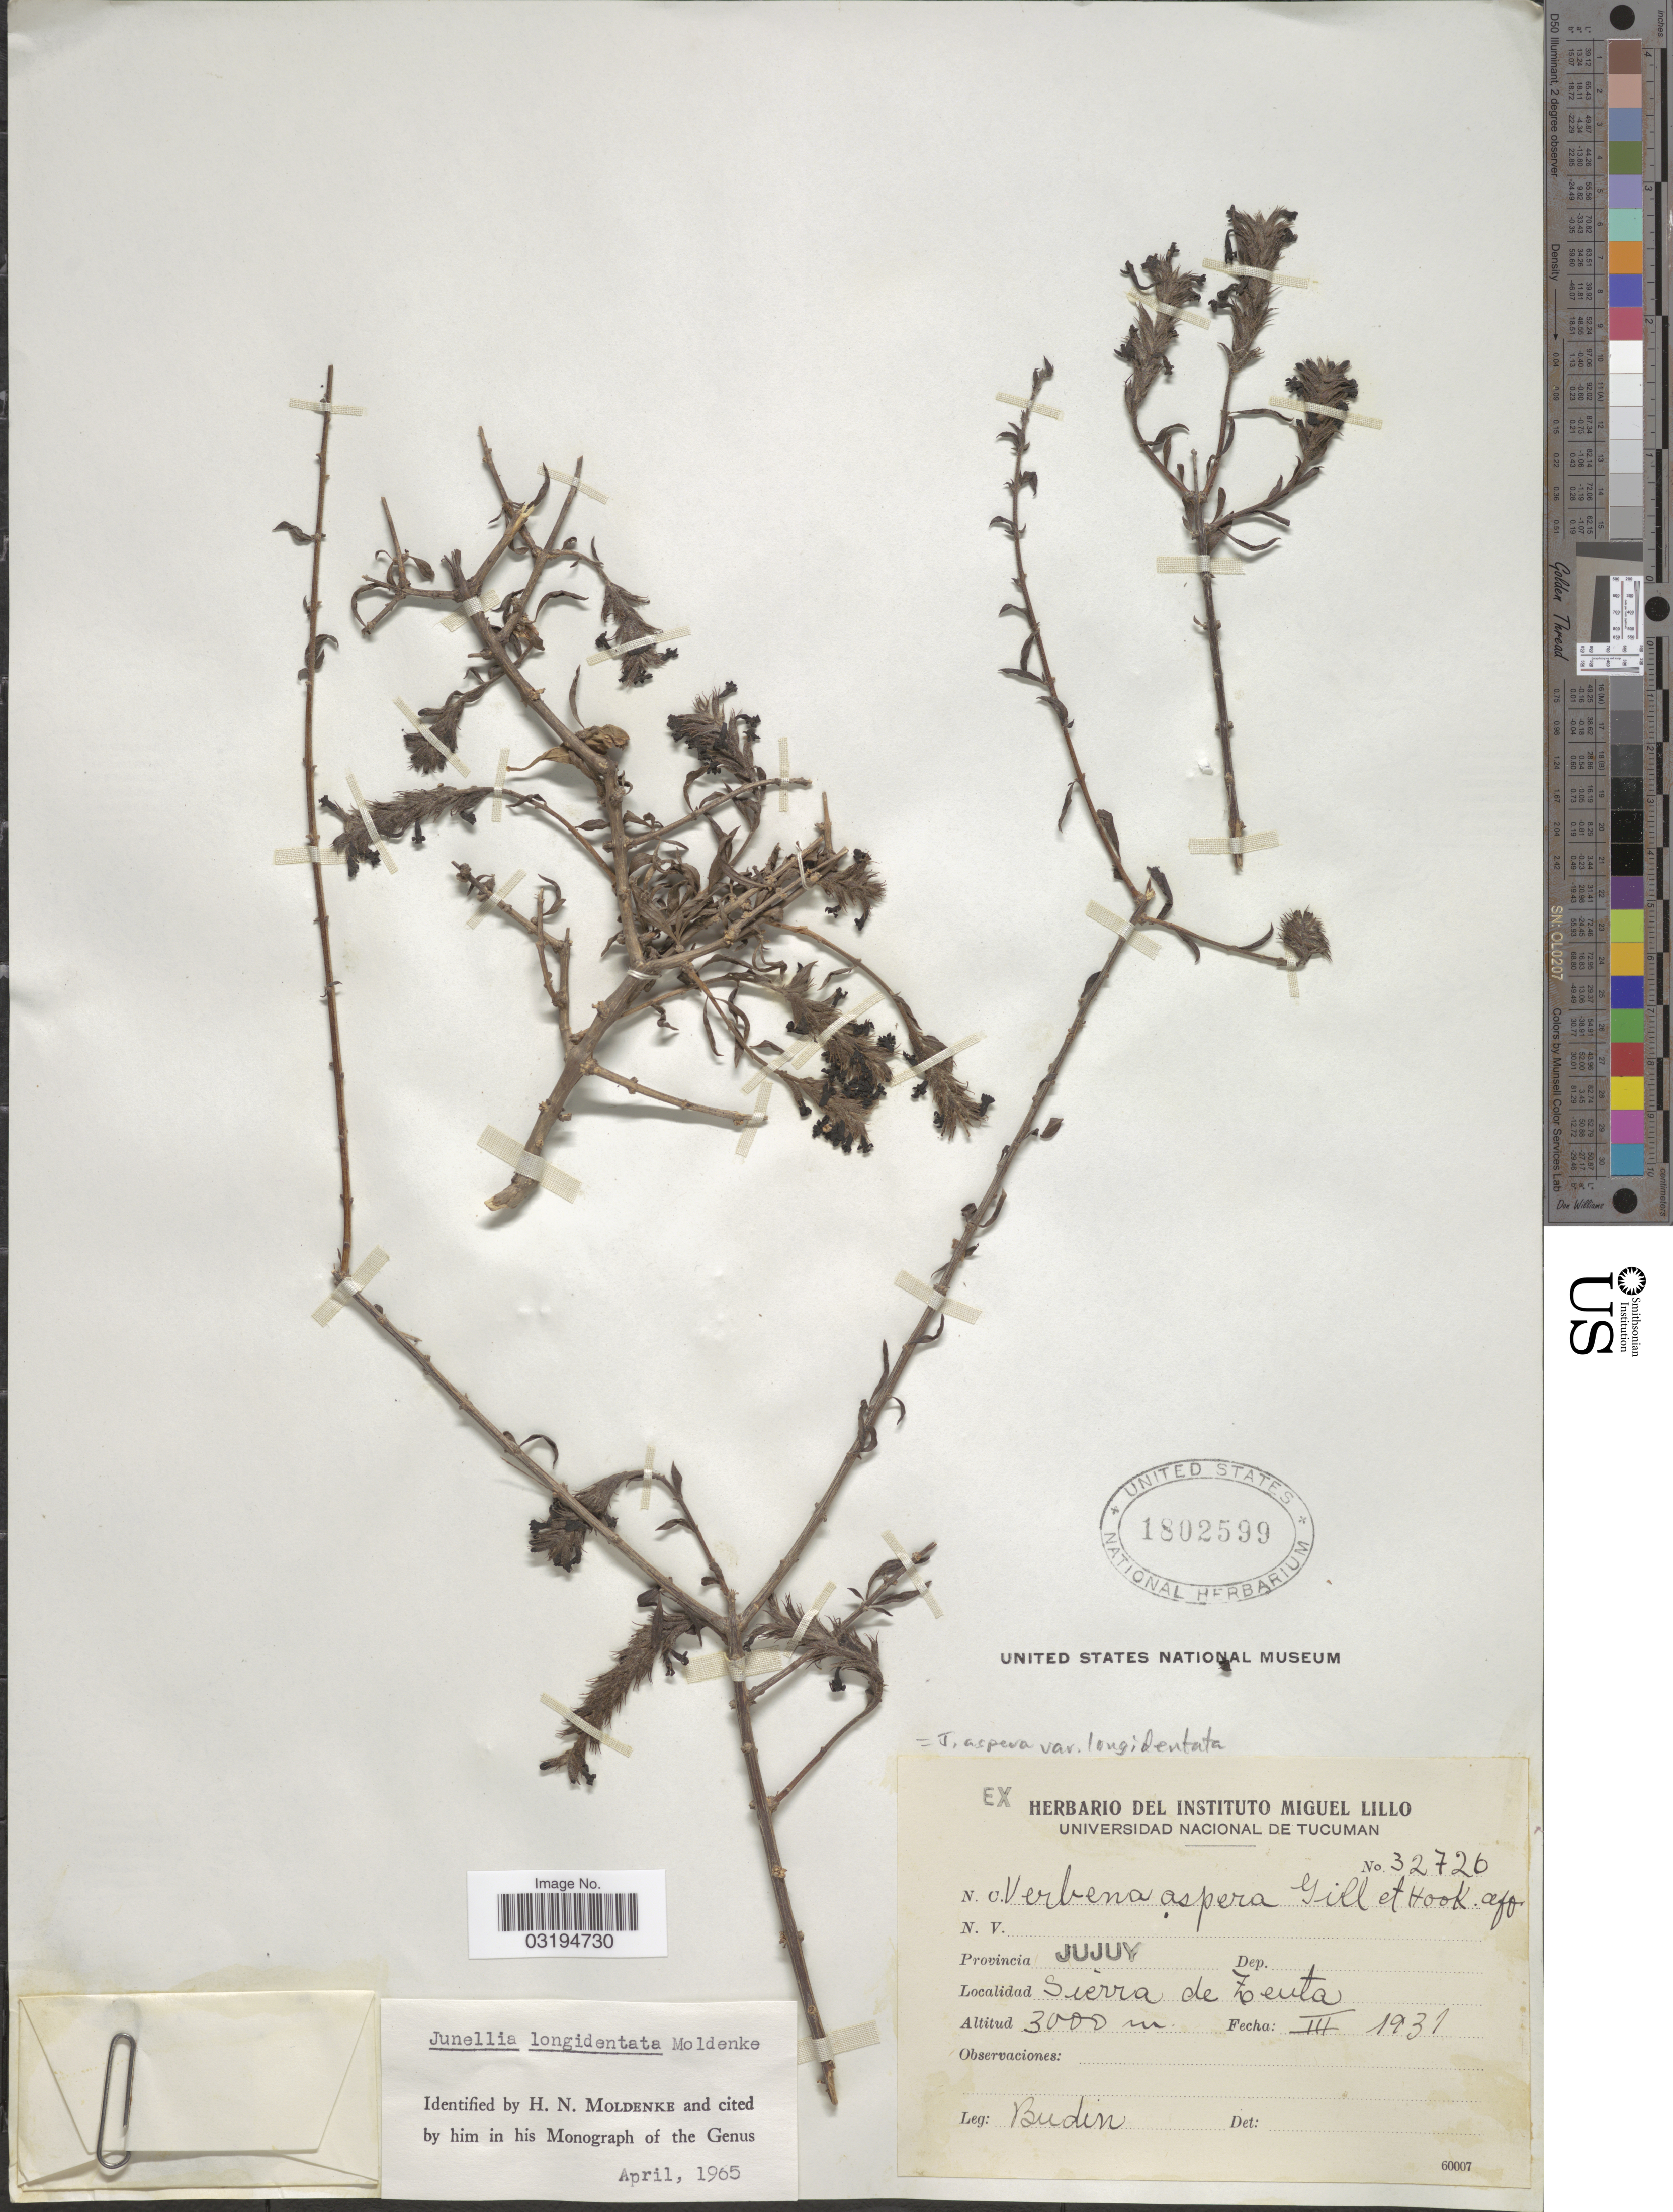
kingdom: Plantae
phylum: Tracheophyta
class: Magnoliopsida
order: Lamiales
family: Verbenaceae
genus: Junellia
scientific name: Junellia aspera var. longidentata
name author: (Moldenke) Mulgura & P. Peralta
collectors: Budin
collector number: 32726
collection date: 1931-03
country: Argentina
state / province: Jujuy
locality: Sierra de Zenta.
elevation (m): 3000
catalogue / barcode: US 1802599